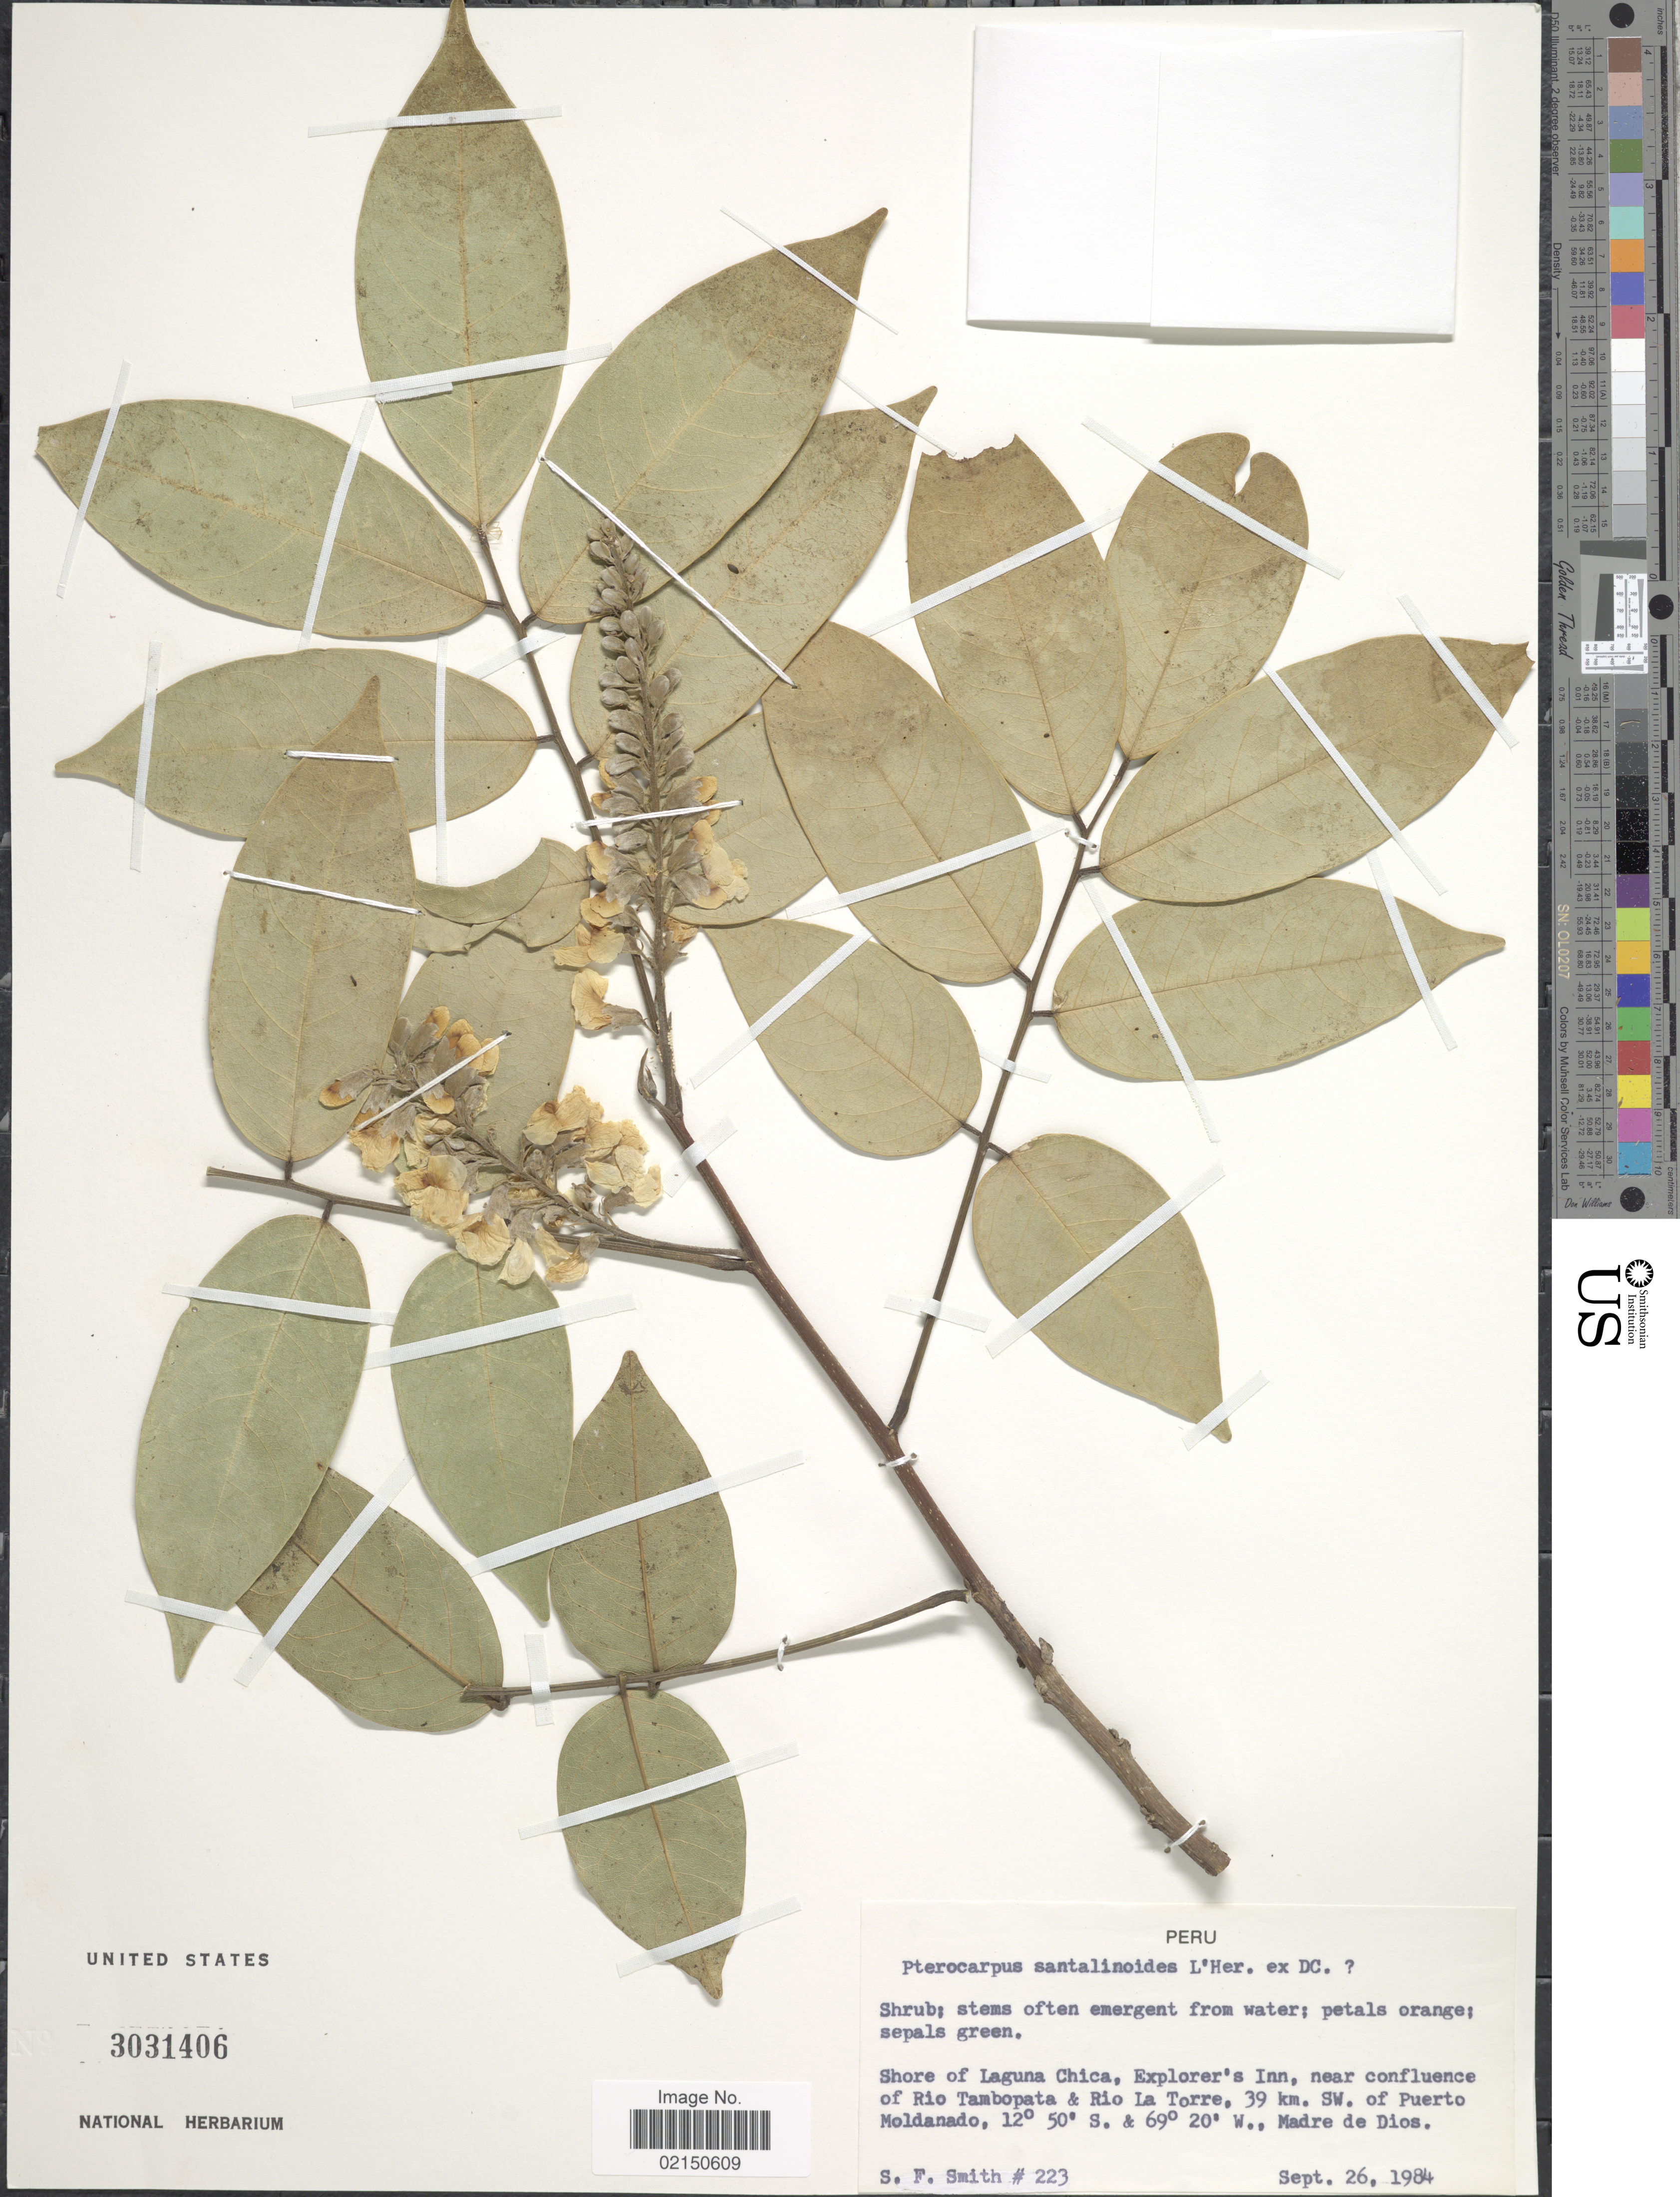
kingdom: Plantae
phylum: Tracheophyta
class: Magnoliopsida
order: Fabales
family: Fabaceae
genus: Pterocarpus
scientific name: Pterocarpus santalinoides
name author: L'Hér. ex DC.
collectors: S.F. Smith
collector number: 223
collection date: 1984-09-26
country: Peru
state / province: Madre de Dios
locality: Shore of Laguna Chica, Explorer's Inn, near confluence of Rio Tambopata & Rio La Torre, 39 km SW of Puerto Moldanado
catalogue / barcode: US 3031406